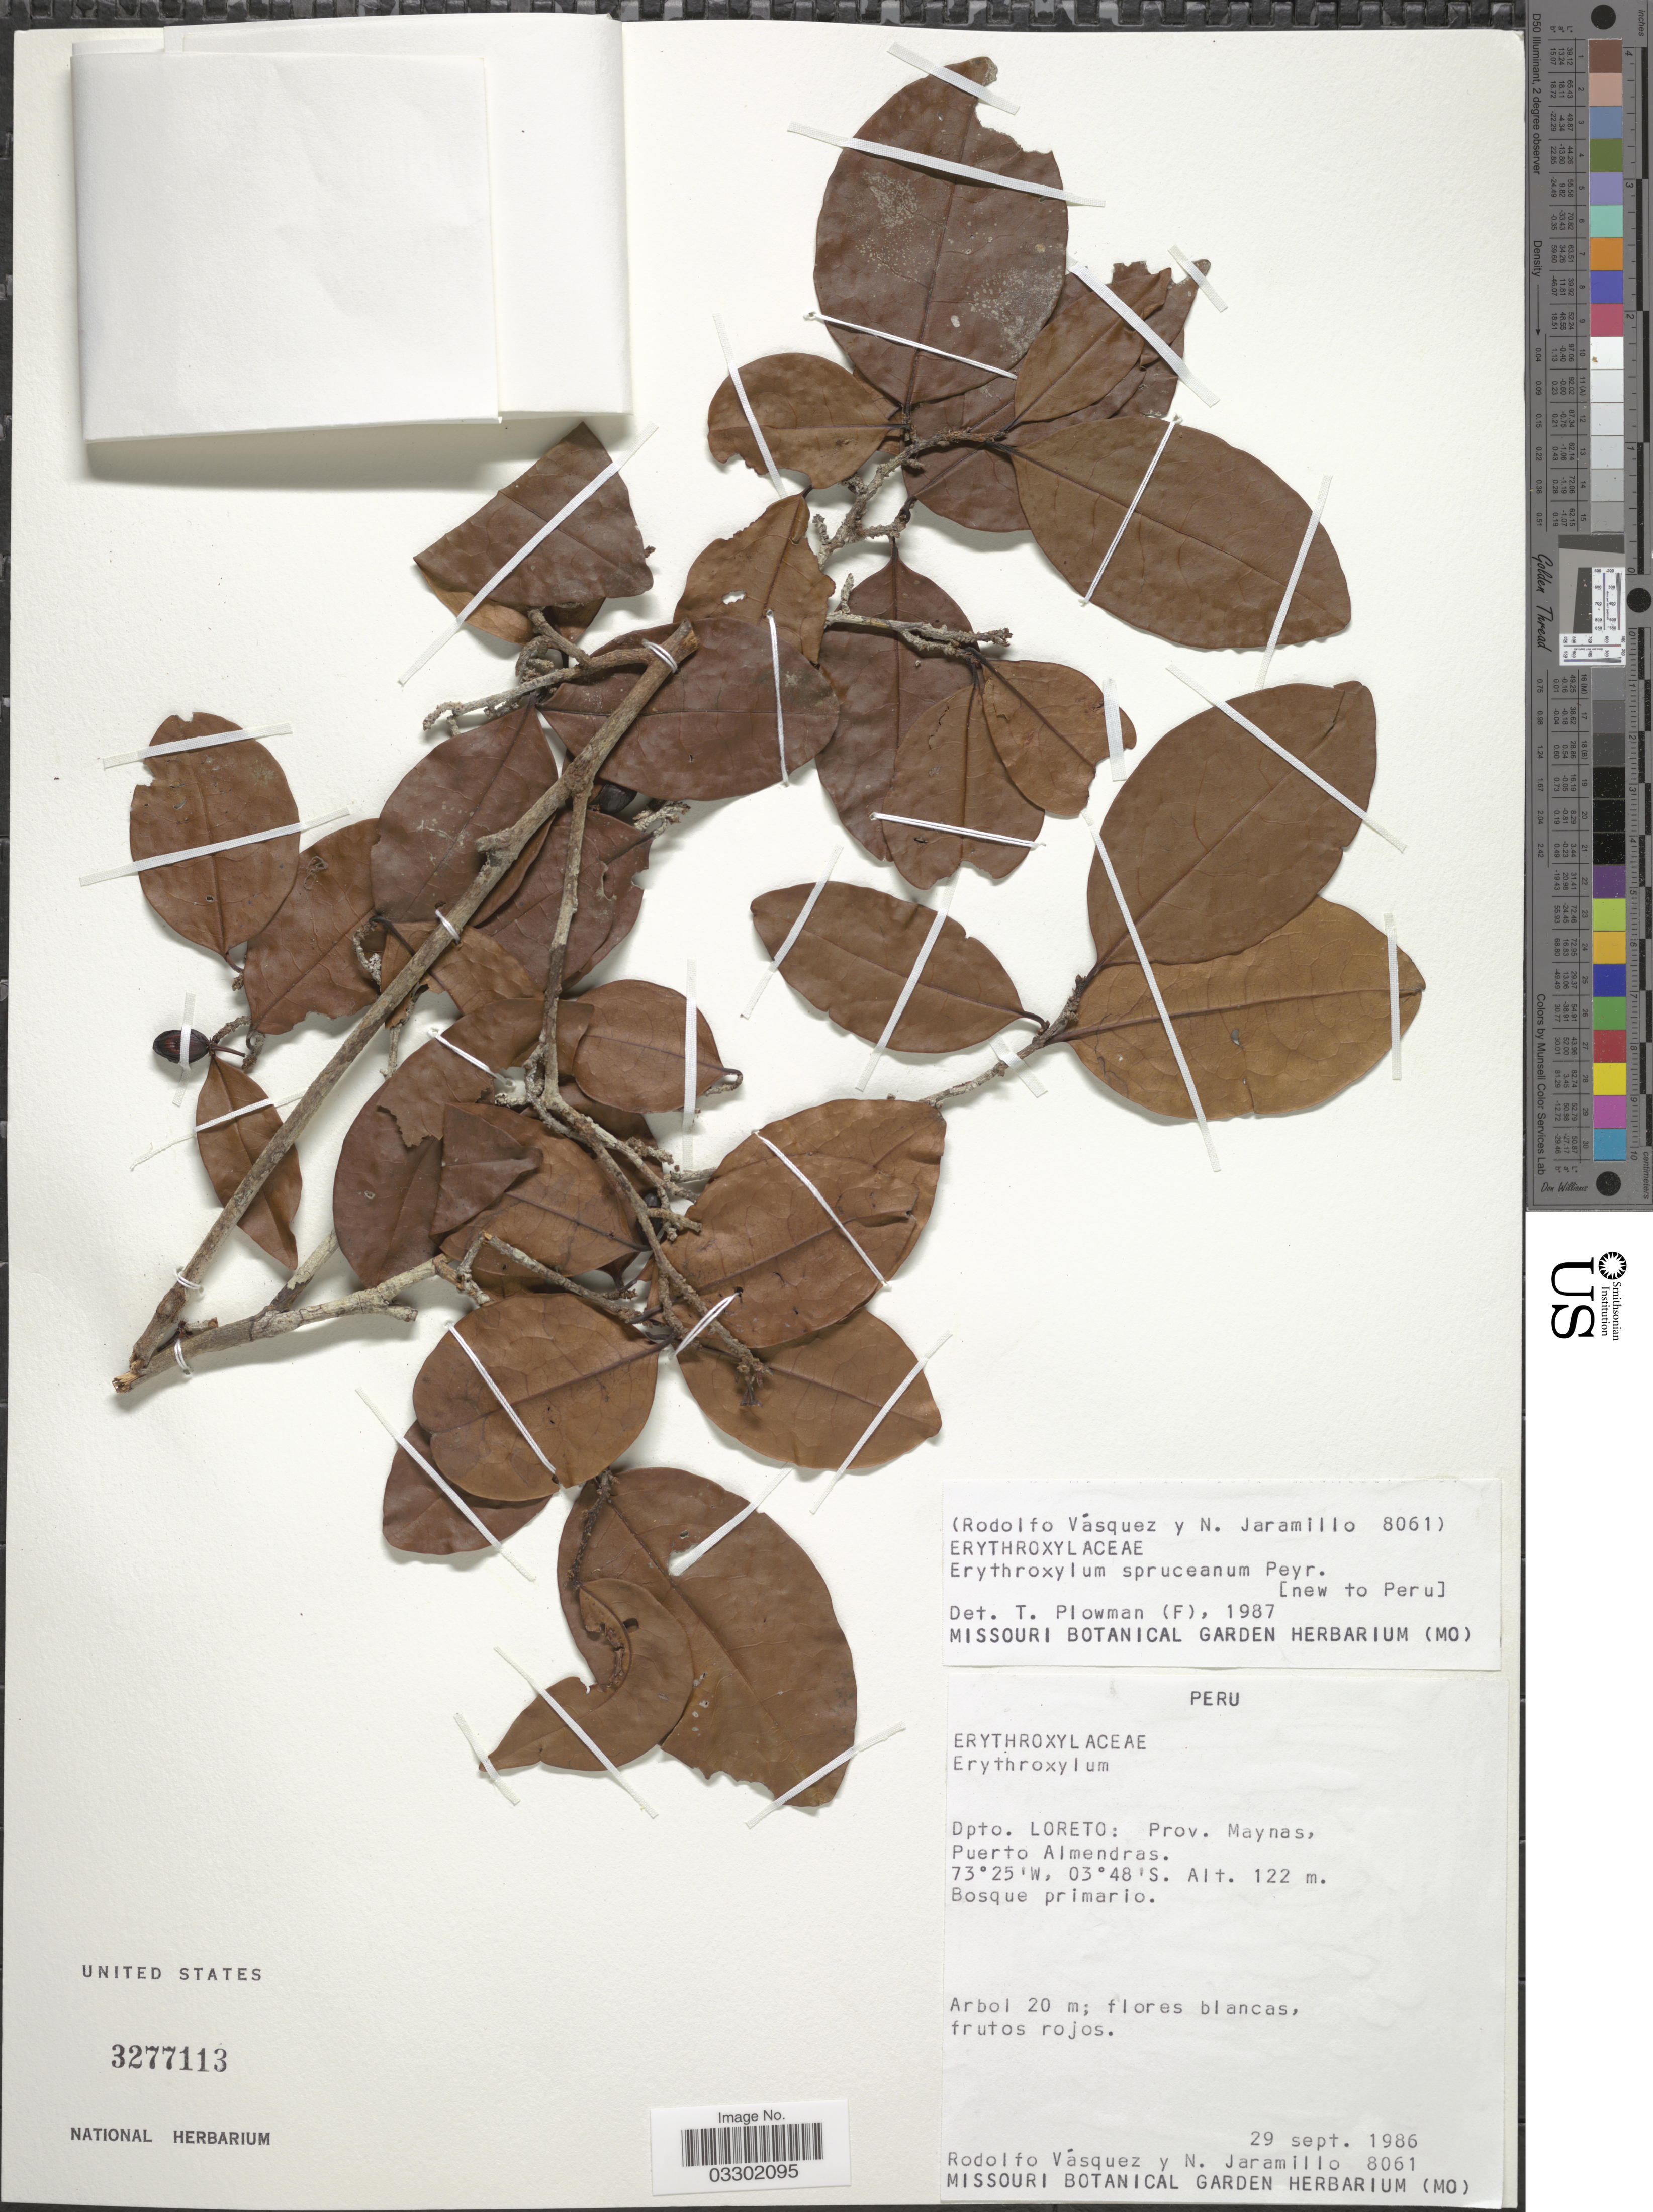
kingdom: Plantae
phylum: Tracheophyta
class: Magnoliopsida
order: Malpighiales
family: Erythroxylaceae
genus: Erythroxylum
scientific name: Erythroxylum spruceanum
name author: Peyr.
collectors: R. Vásquez & N. Jaramillo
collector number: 8061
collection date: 1986-09-29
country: Peru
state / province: Loreto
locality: Dpto. Loreto: Prov. Maynas, Puerto Almendras.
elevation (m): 122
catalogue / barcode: US 3277113